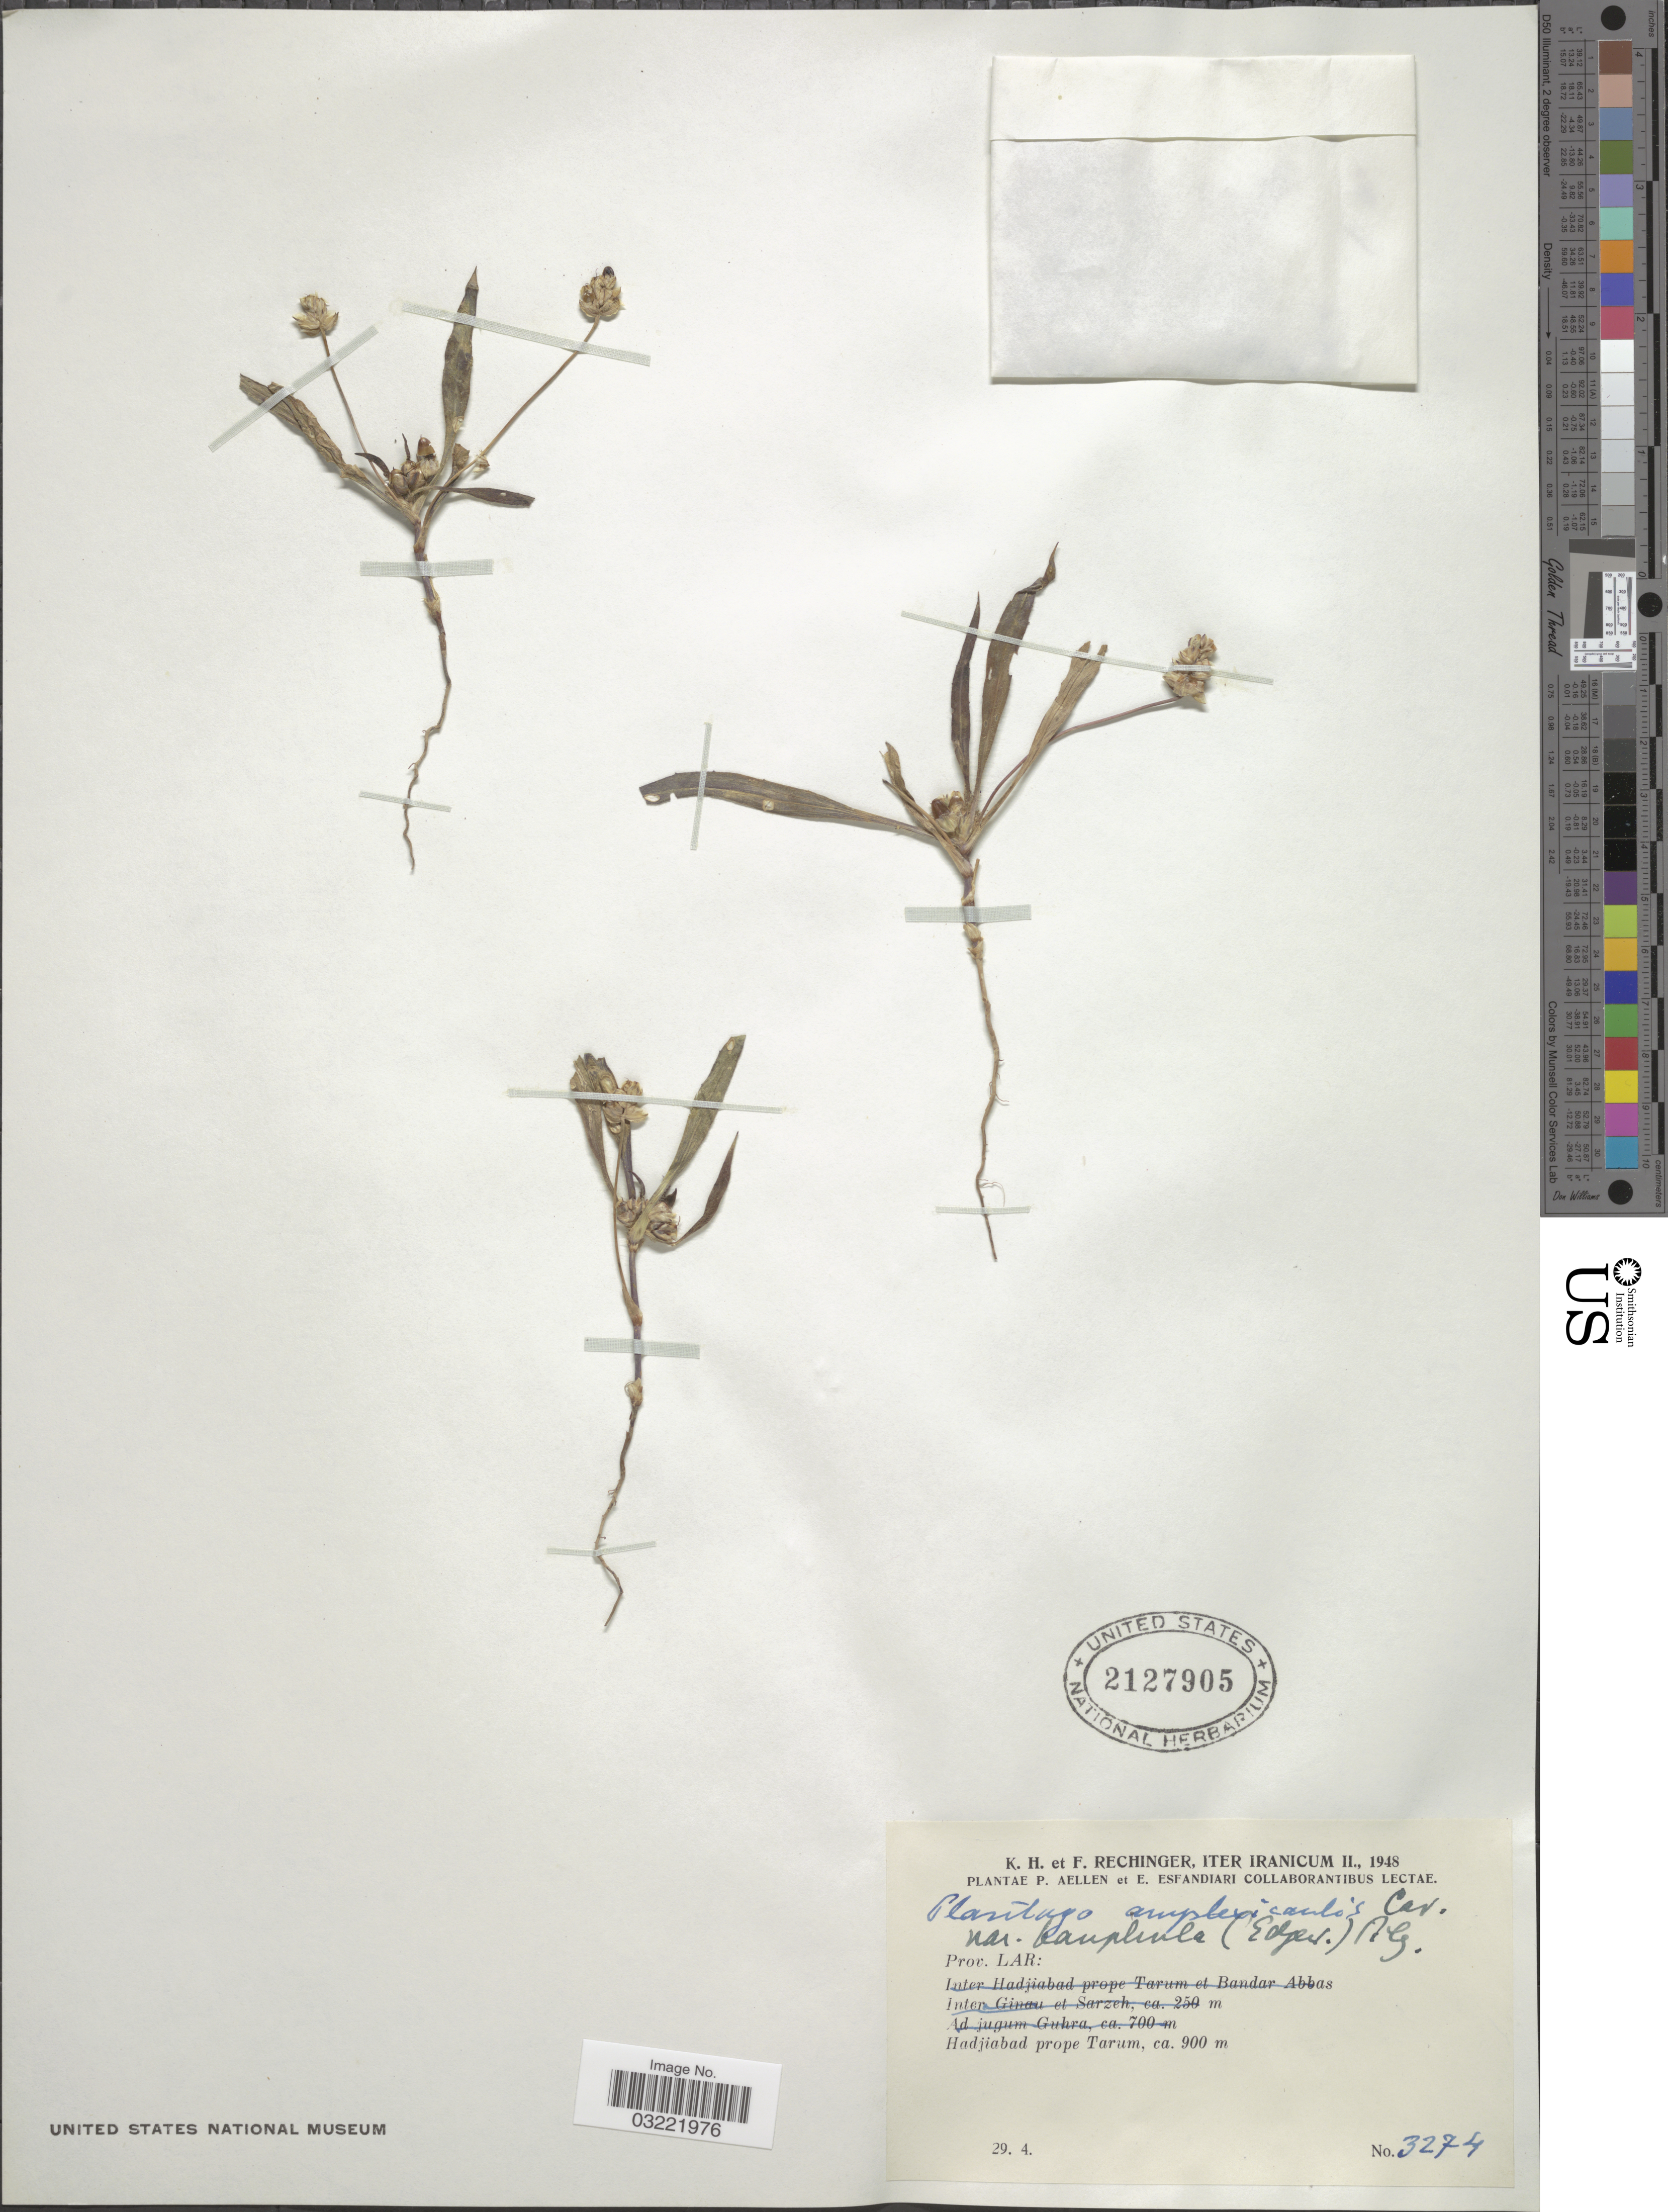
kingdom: Plantae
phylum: Tracheophyta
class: Magnoliopsida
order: Lamiales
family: Plantaginaceae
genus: Plantago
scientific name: Plantago amplexicaulis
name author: Cav.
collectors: K. H. Rechinger & F. Rechinger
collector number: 3274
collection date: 1948-04-29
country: Iran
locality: Prov. Lar: Hadjiabad prope Tarum.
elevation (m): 900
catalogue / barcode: US 2127905